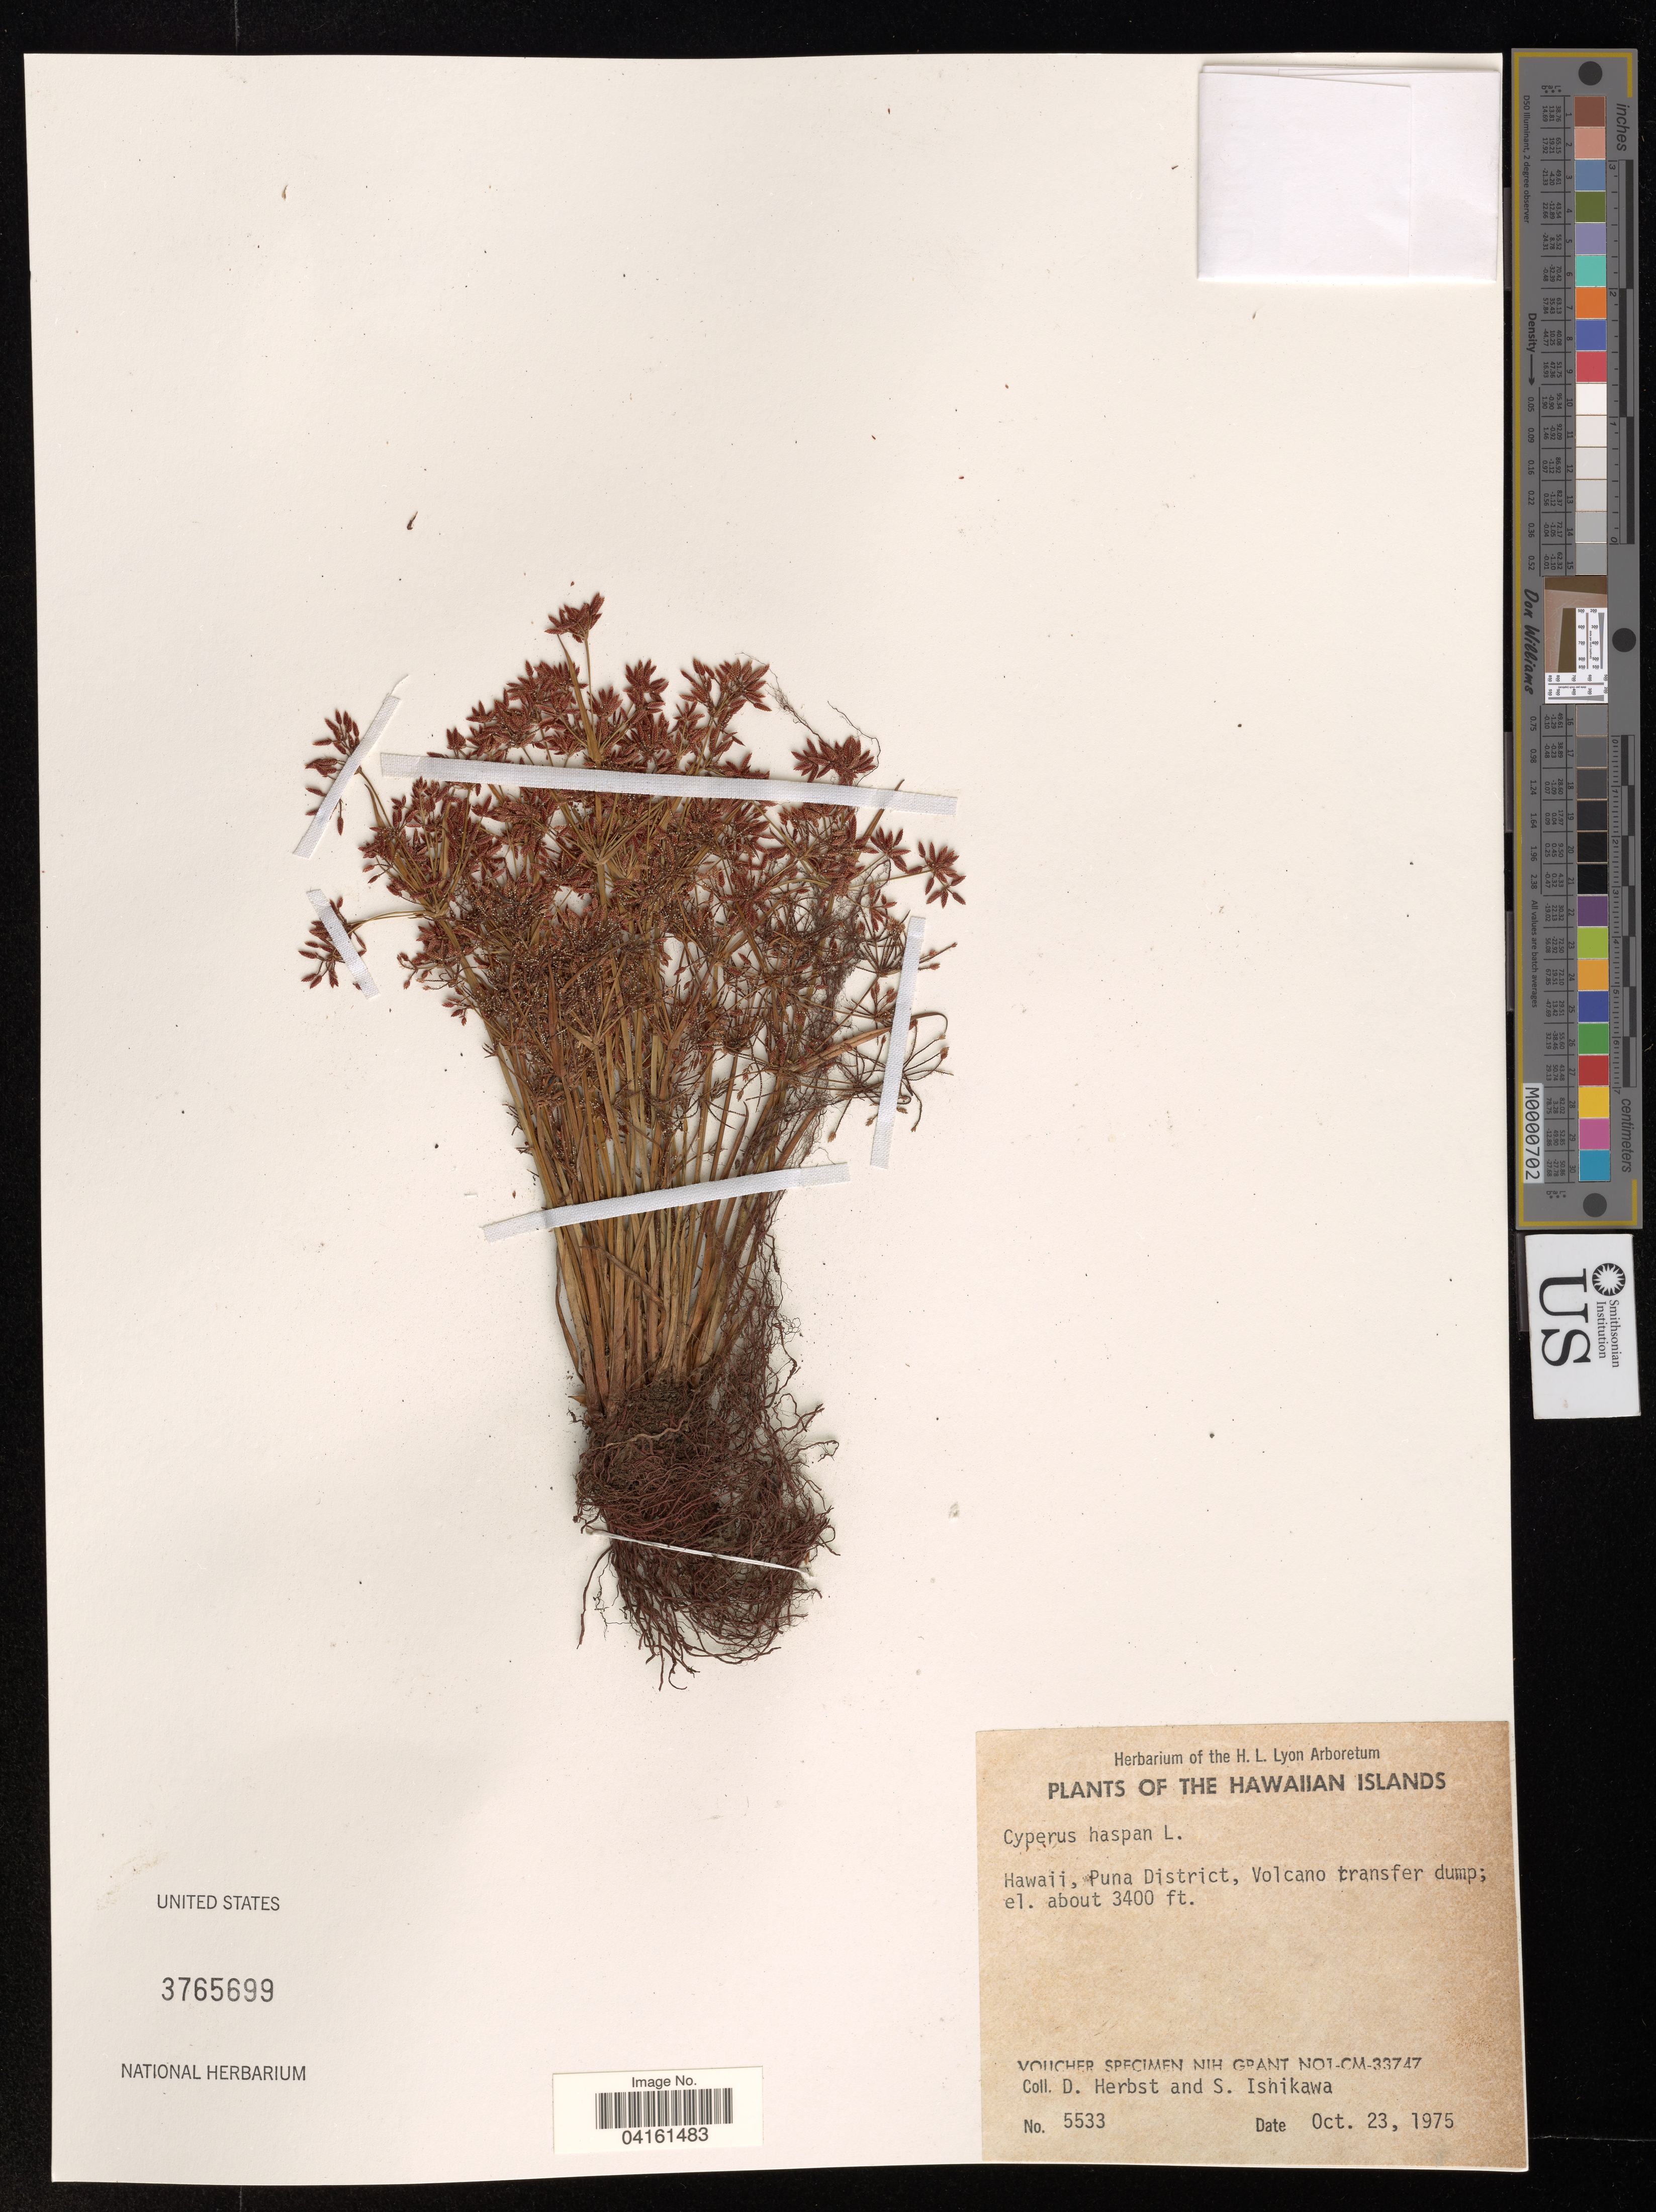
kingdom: Plantae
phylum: Tracheophyta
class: Liliopsida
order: Poales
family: Cyperaceae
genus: Cyperus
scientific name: Cyperus haspan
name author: L.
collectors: D. Herbst & S. Ishikawa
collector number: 5533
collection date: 1975-10-23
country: United States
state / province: Hawaii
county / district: Hawaii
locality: Puna District, Volcano transfer dump.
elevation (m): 1036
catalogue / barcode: US 3765699